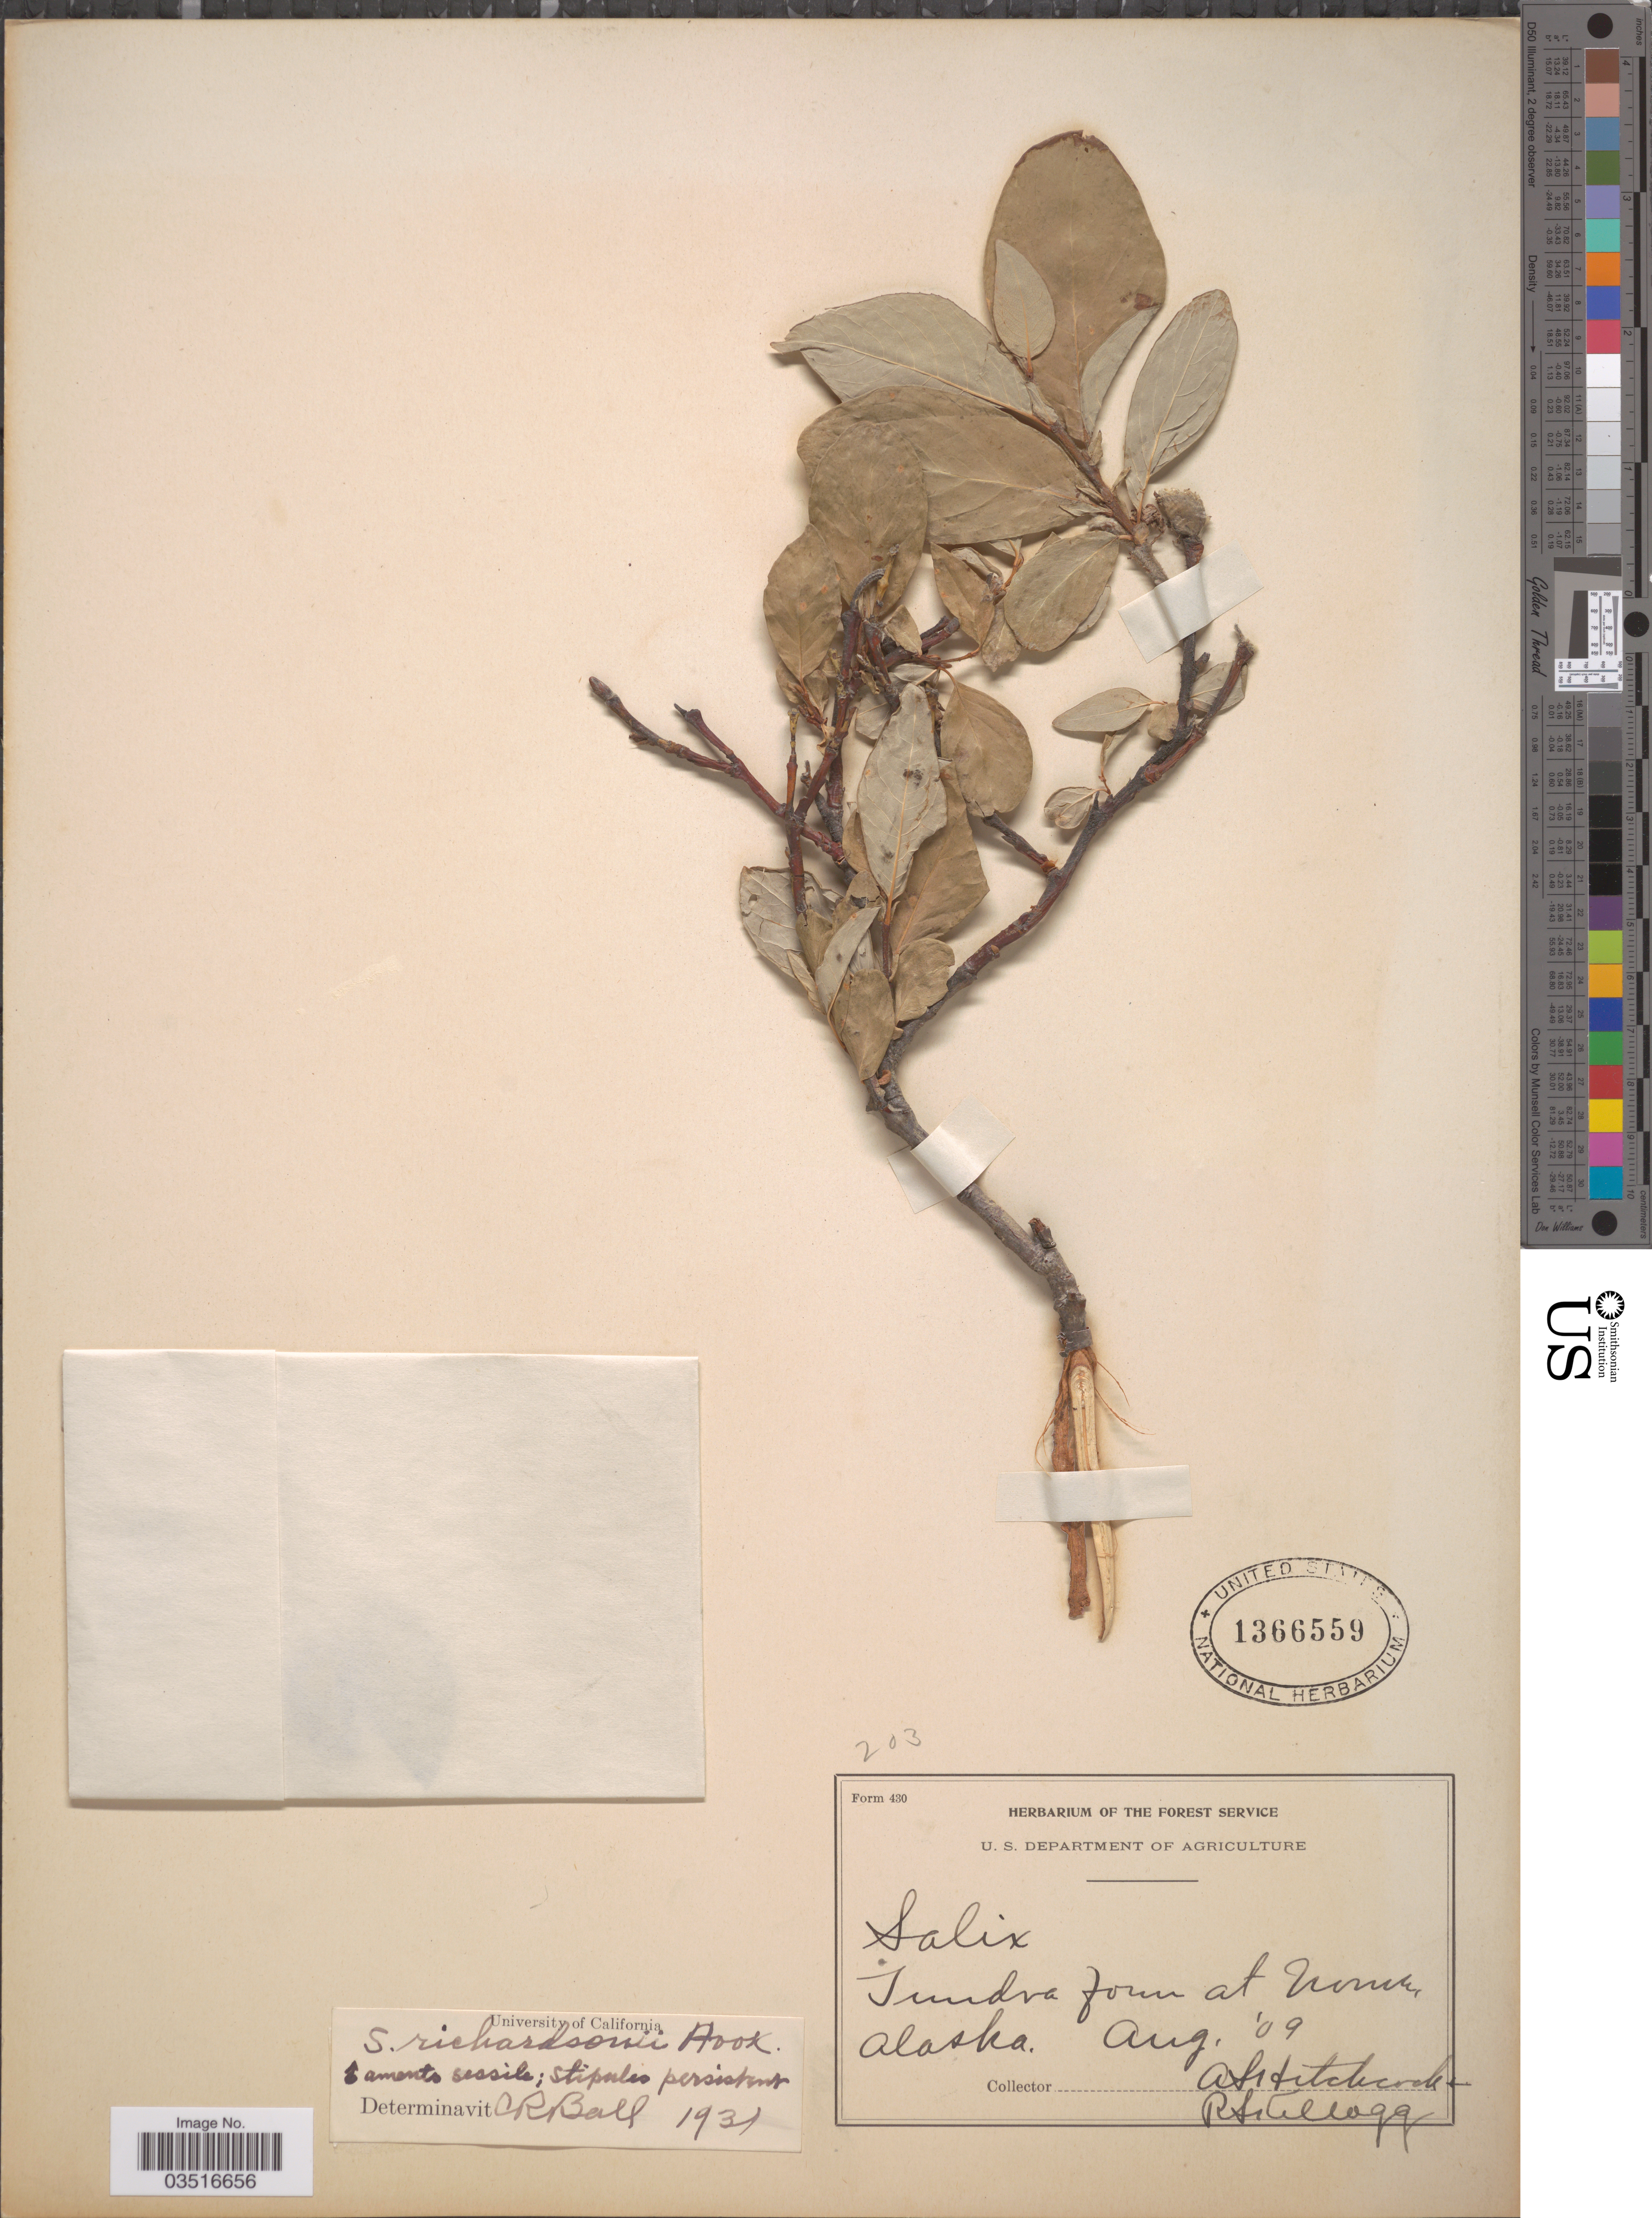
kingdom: Plantae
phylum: Tracheophyta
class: Magnoliopsida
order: Malpighiales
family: Salicaceae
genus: Salix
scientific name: Salix richardsonii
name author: Hook.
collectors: A. S. Hitchcock & R. Kellogg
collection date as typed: Transcribed d/m/y: /8/9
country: United States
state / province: Alaska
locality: Tundra form at Nome.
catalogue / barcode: US 1366559